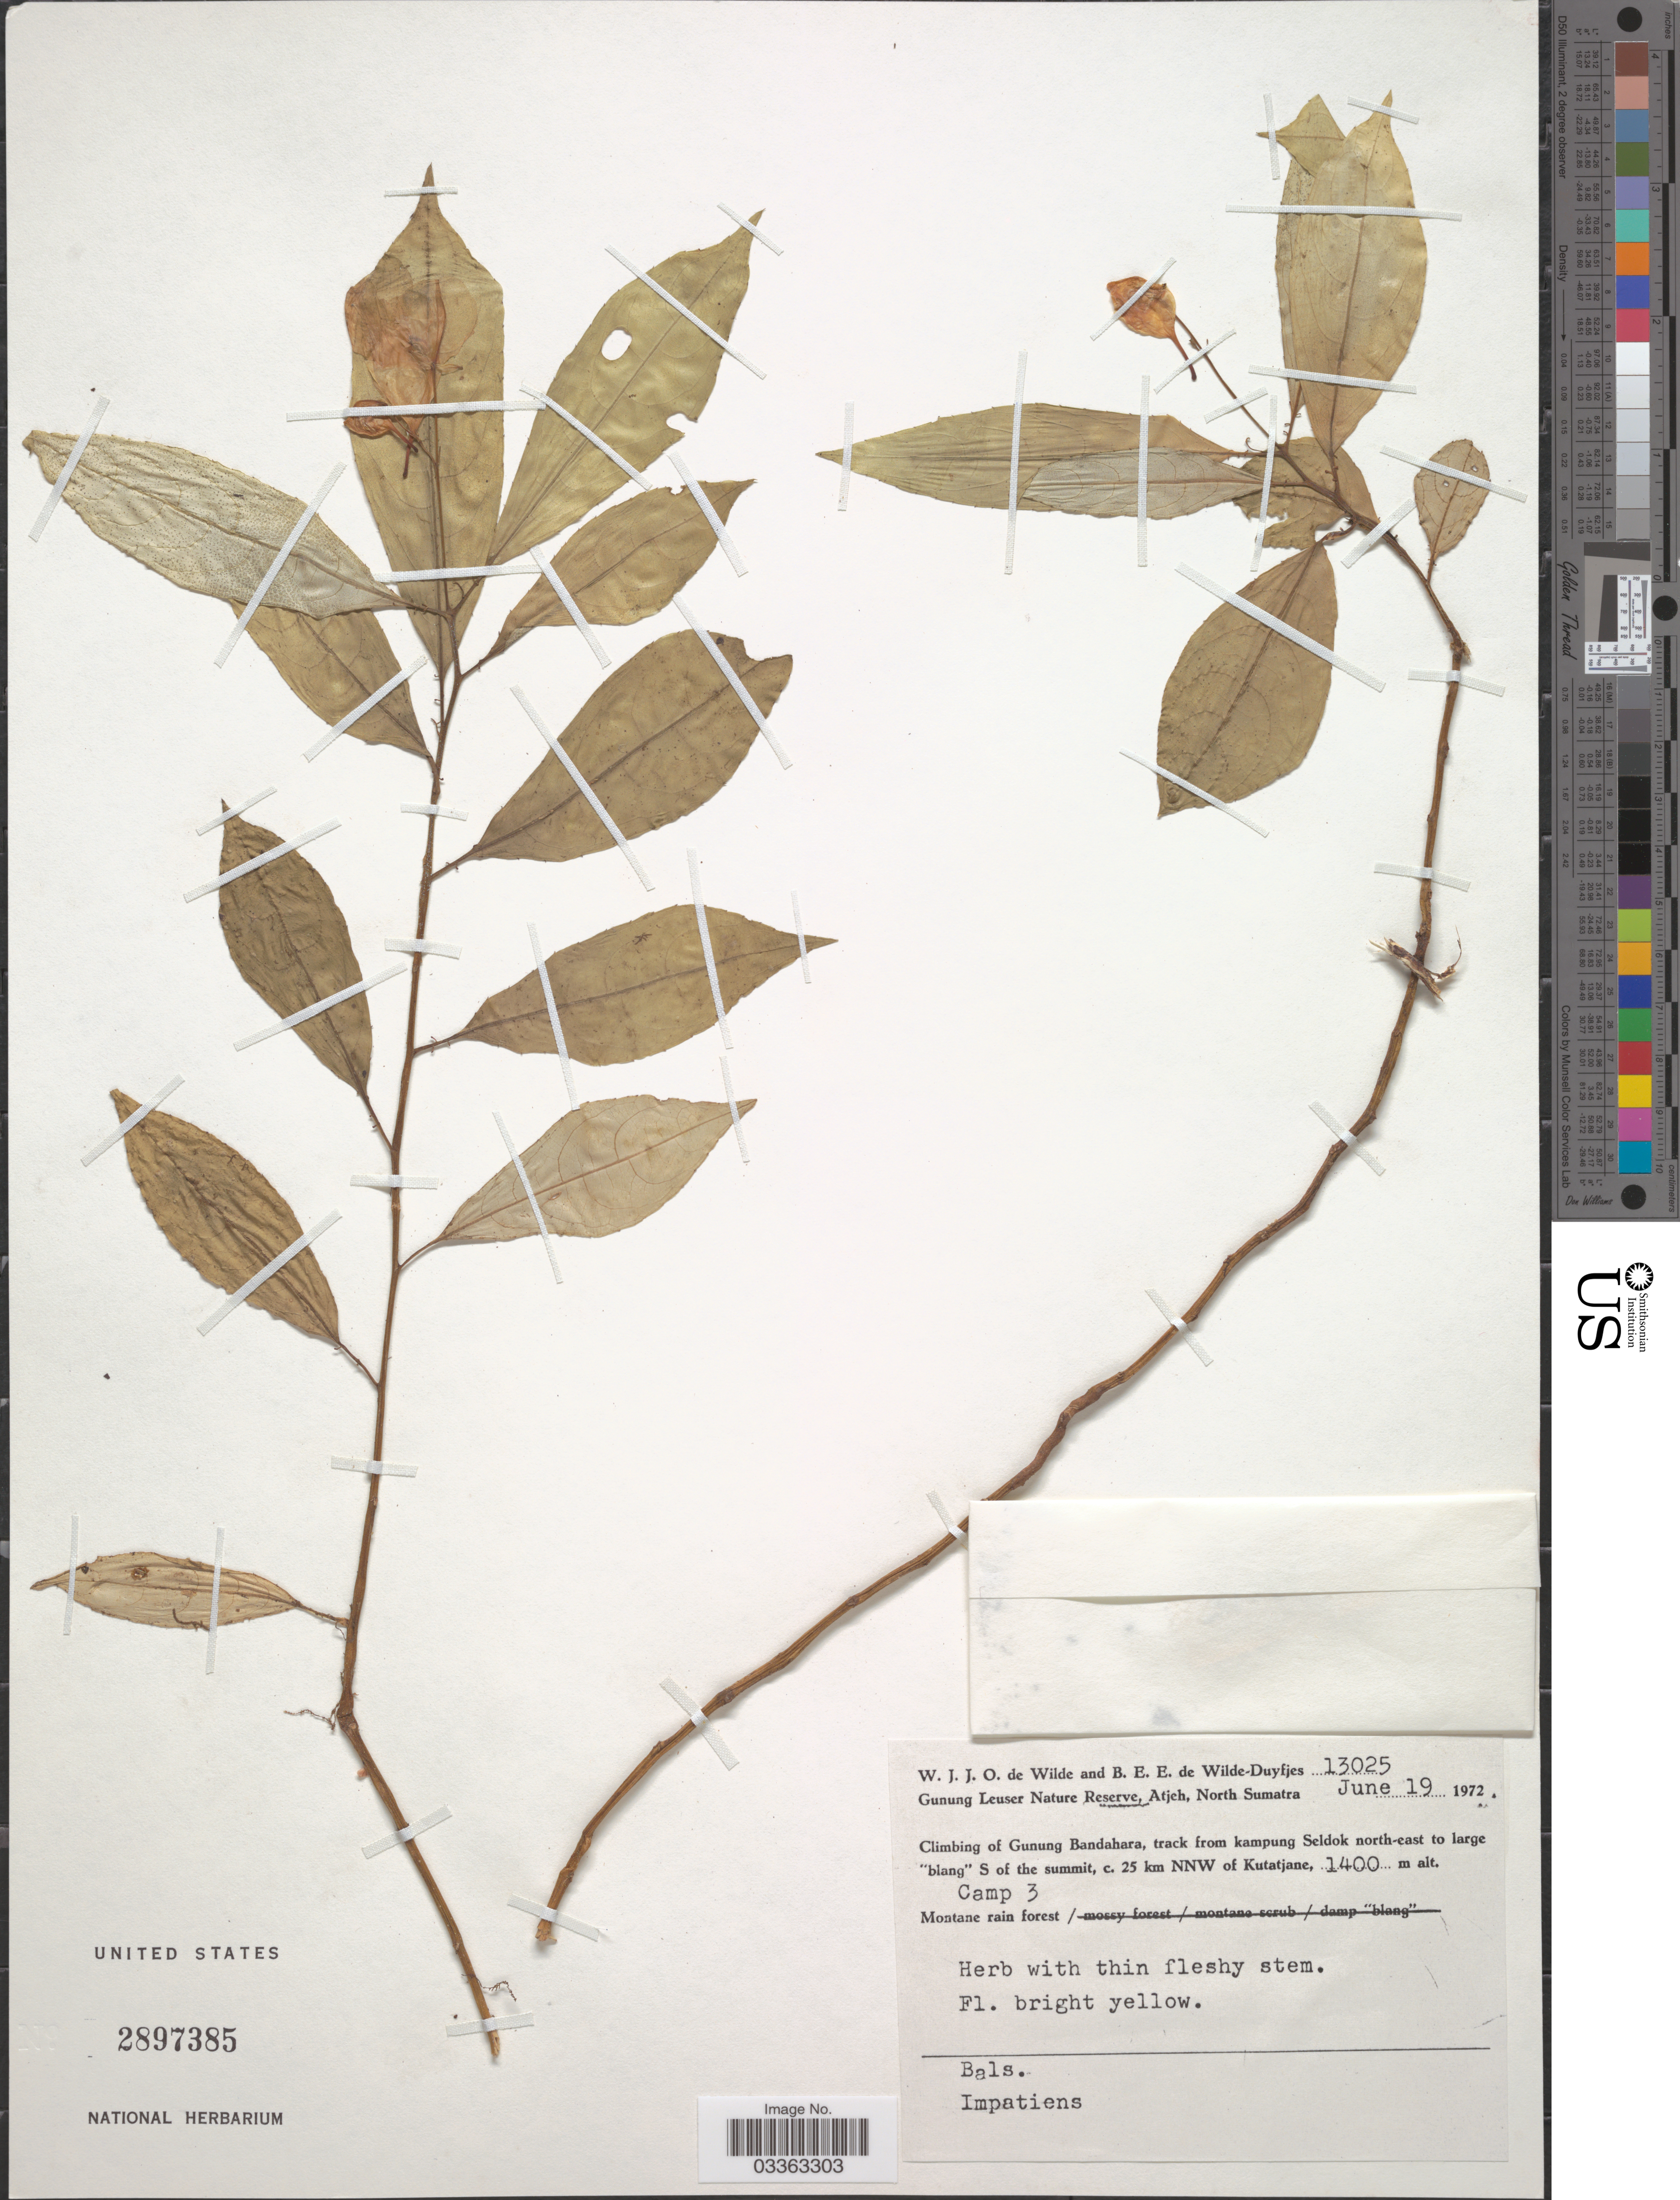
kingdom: Plantae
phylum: Tracheophyta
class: Magnoliopsida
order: Ericales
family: Balsaminaceae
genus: Impatiens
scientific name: Impatiens sp.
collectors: W. J. de Wilde & B. E. de Wilde-Duyfjes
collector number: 13025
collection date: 1972-06-19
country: Indonesia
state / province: Sumatra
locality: Gunung Leuser Nature Reserve, Atjeh, North Sumatra. Climbing of Gunung Bandahara, track from kampung Seldok north-east to large "blang" S of the summit, c. 25 km NNW of Kutatjane. Camp 3.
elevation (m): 1400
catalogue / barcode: US 2897385